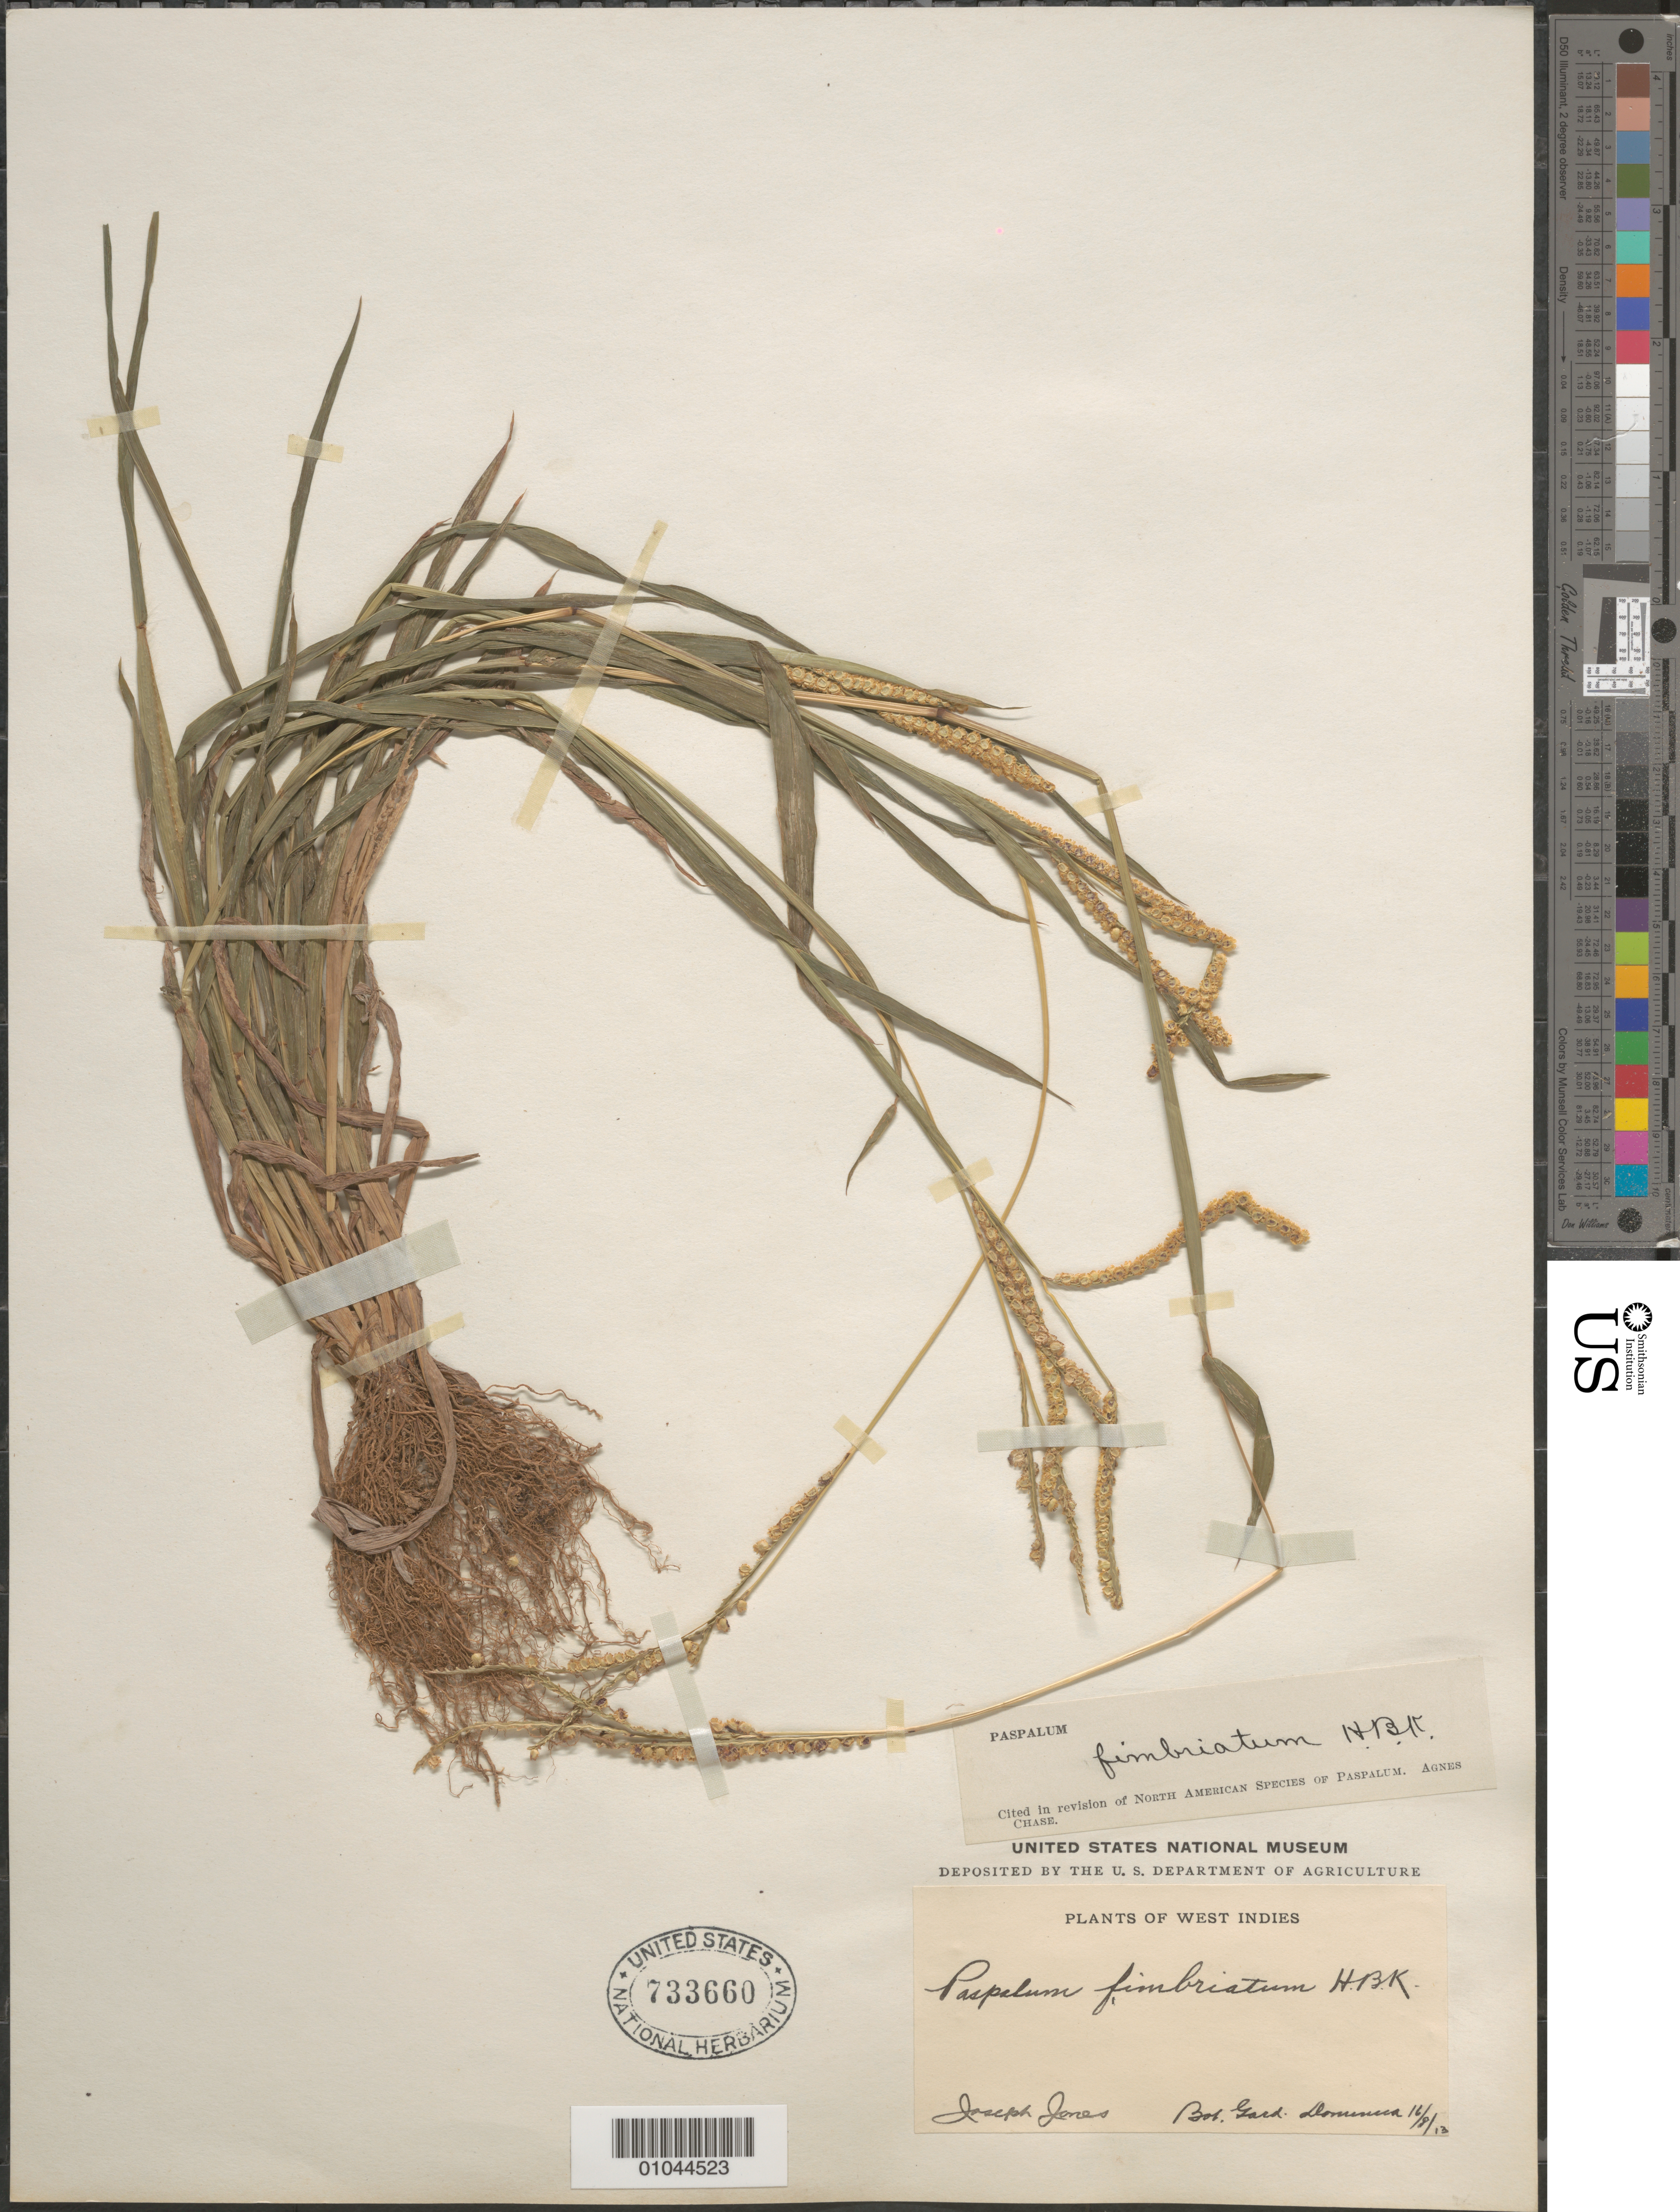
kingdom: Plantae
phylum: Tracheophyta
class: Liliopsida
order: Poales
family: Poaceae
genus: Paspalum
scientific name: Paspalum fimbriatum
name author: Kunth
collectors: J. Jones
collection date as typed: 16 Aug 1913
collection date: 1913-08-16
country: Dominica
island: Dominica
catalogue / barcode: US 733660